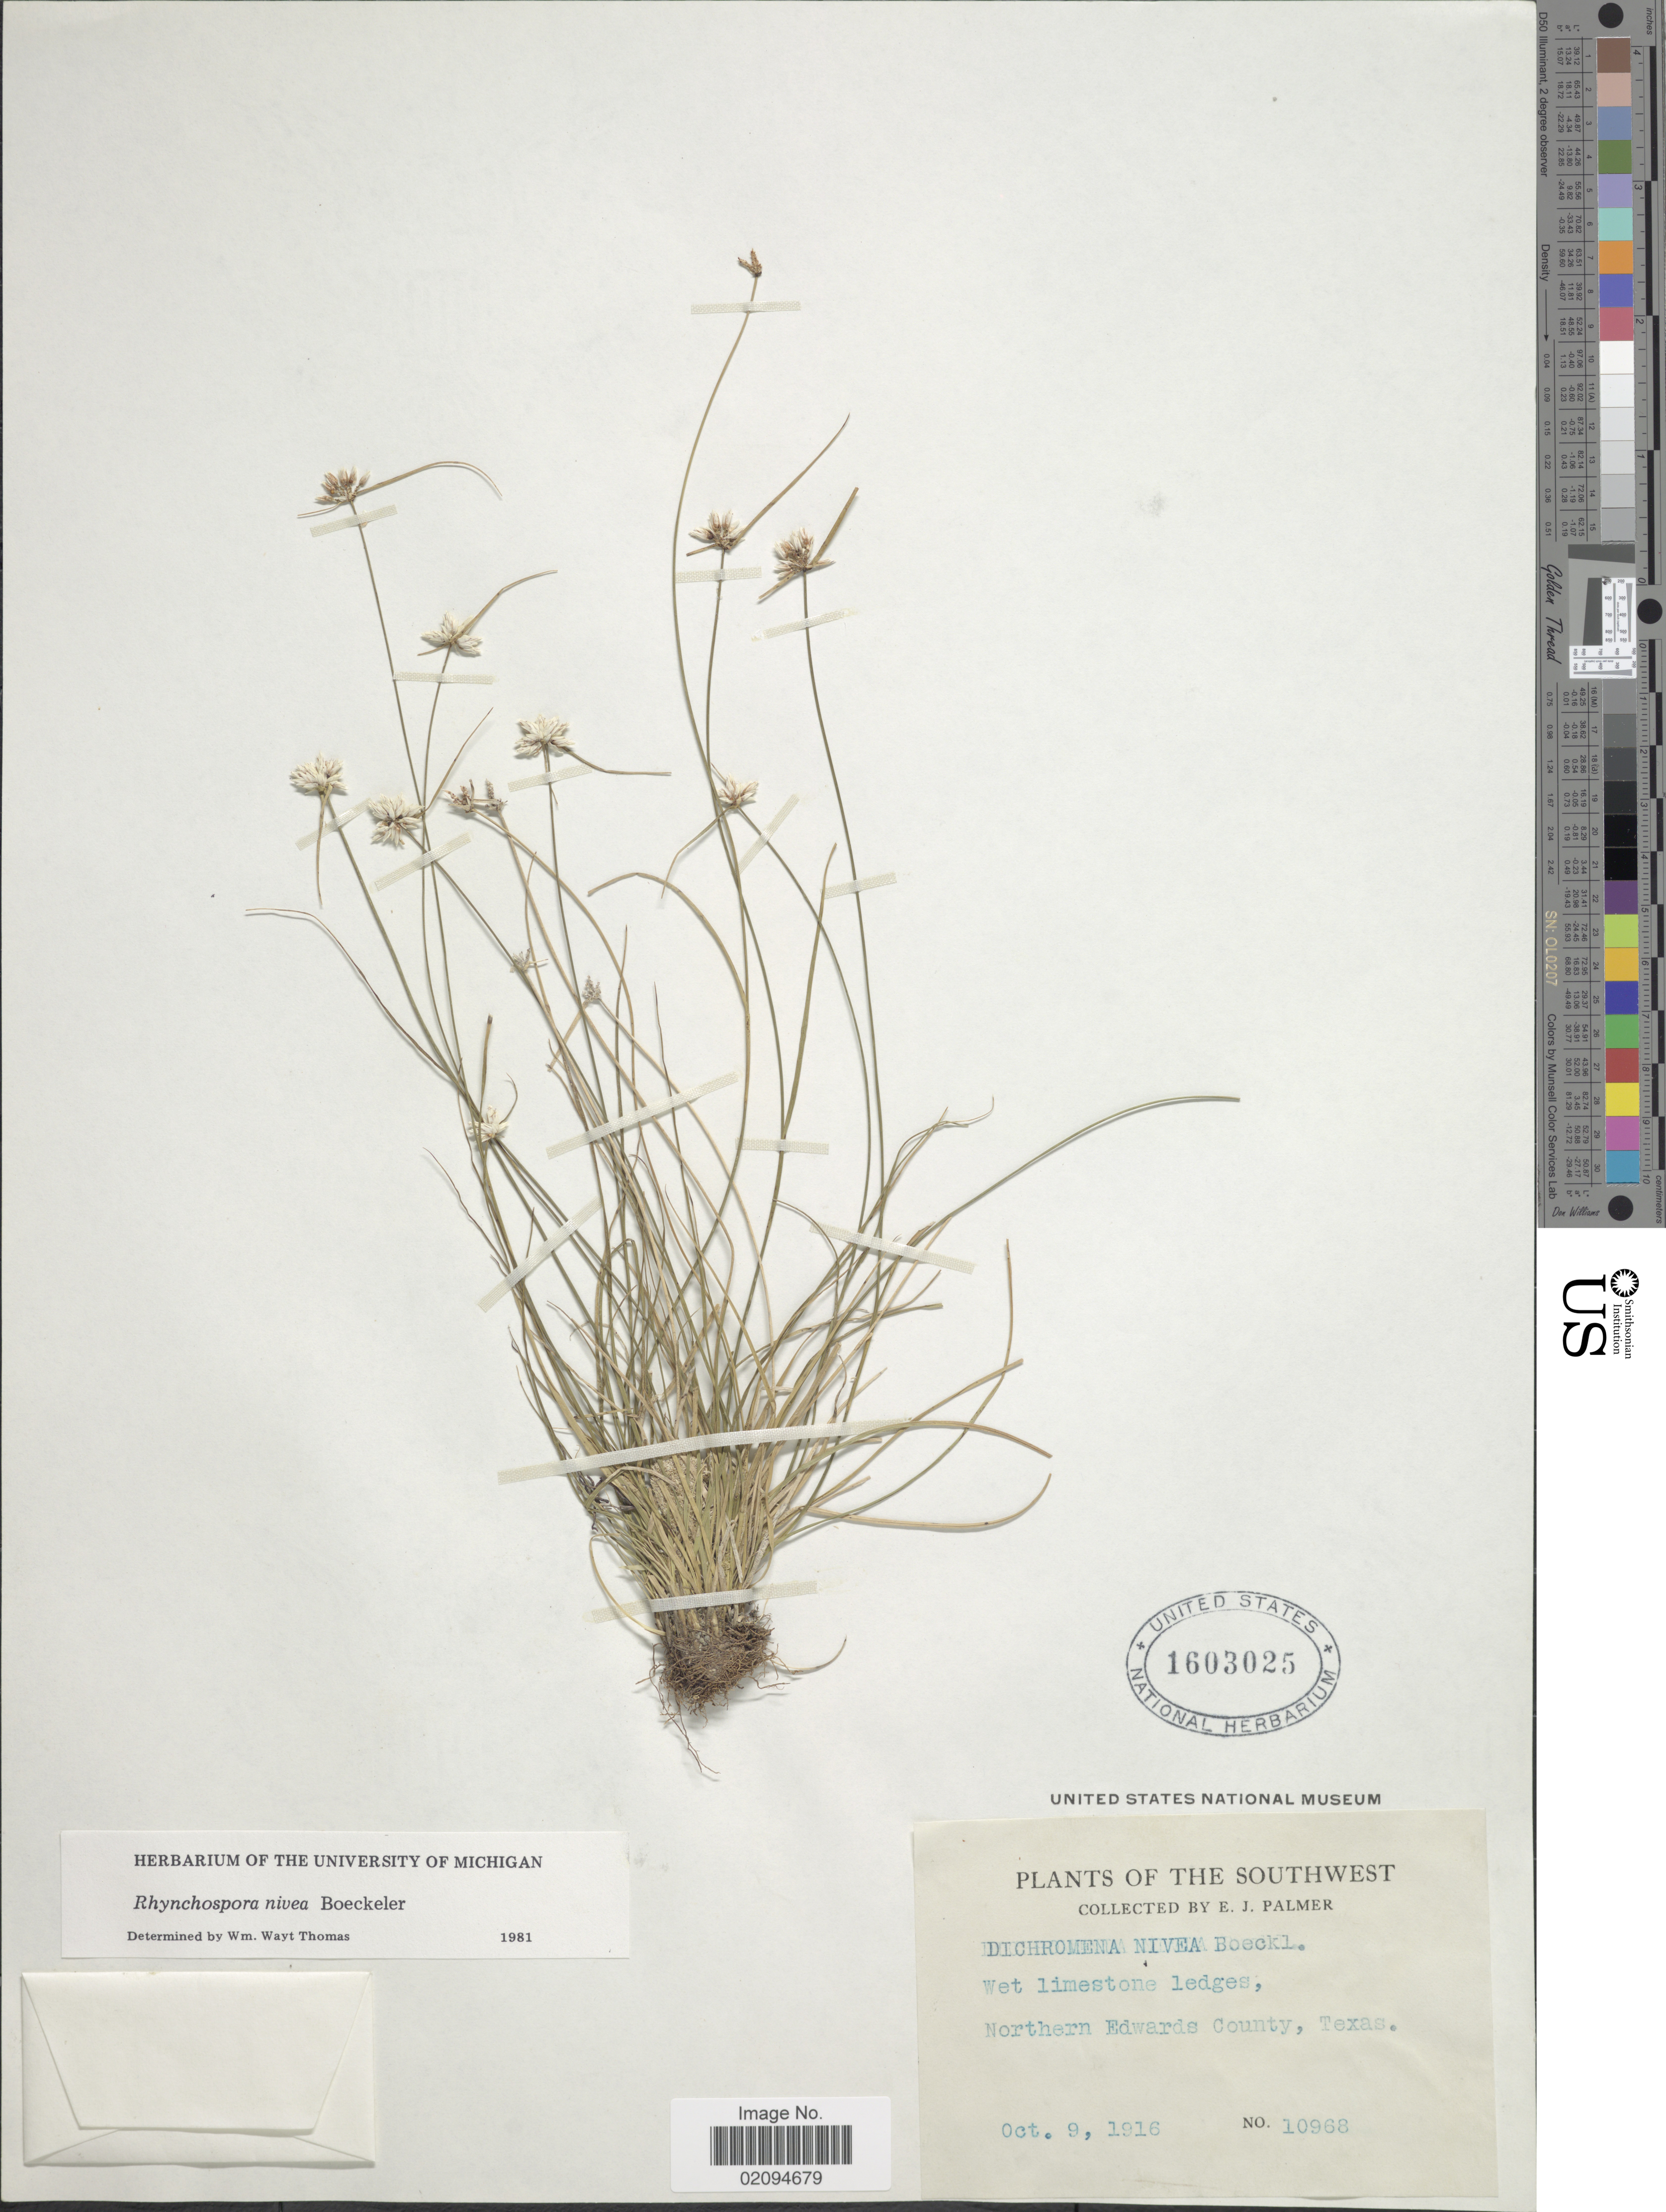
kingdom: Plantae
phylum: Tracheophyta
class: Liliopsida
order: Poales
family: Cyperaceae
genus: Rhynchospora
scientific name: Rhynchospora nivea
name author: Boeckeler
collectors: E. J. Palmer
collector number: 10968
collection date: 1916-10-09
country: United States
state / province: Texas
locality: Northern Edwards County. The Southwest.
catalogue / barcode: US 1603025